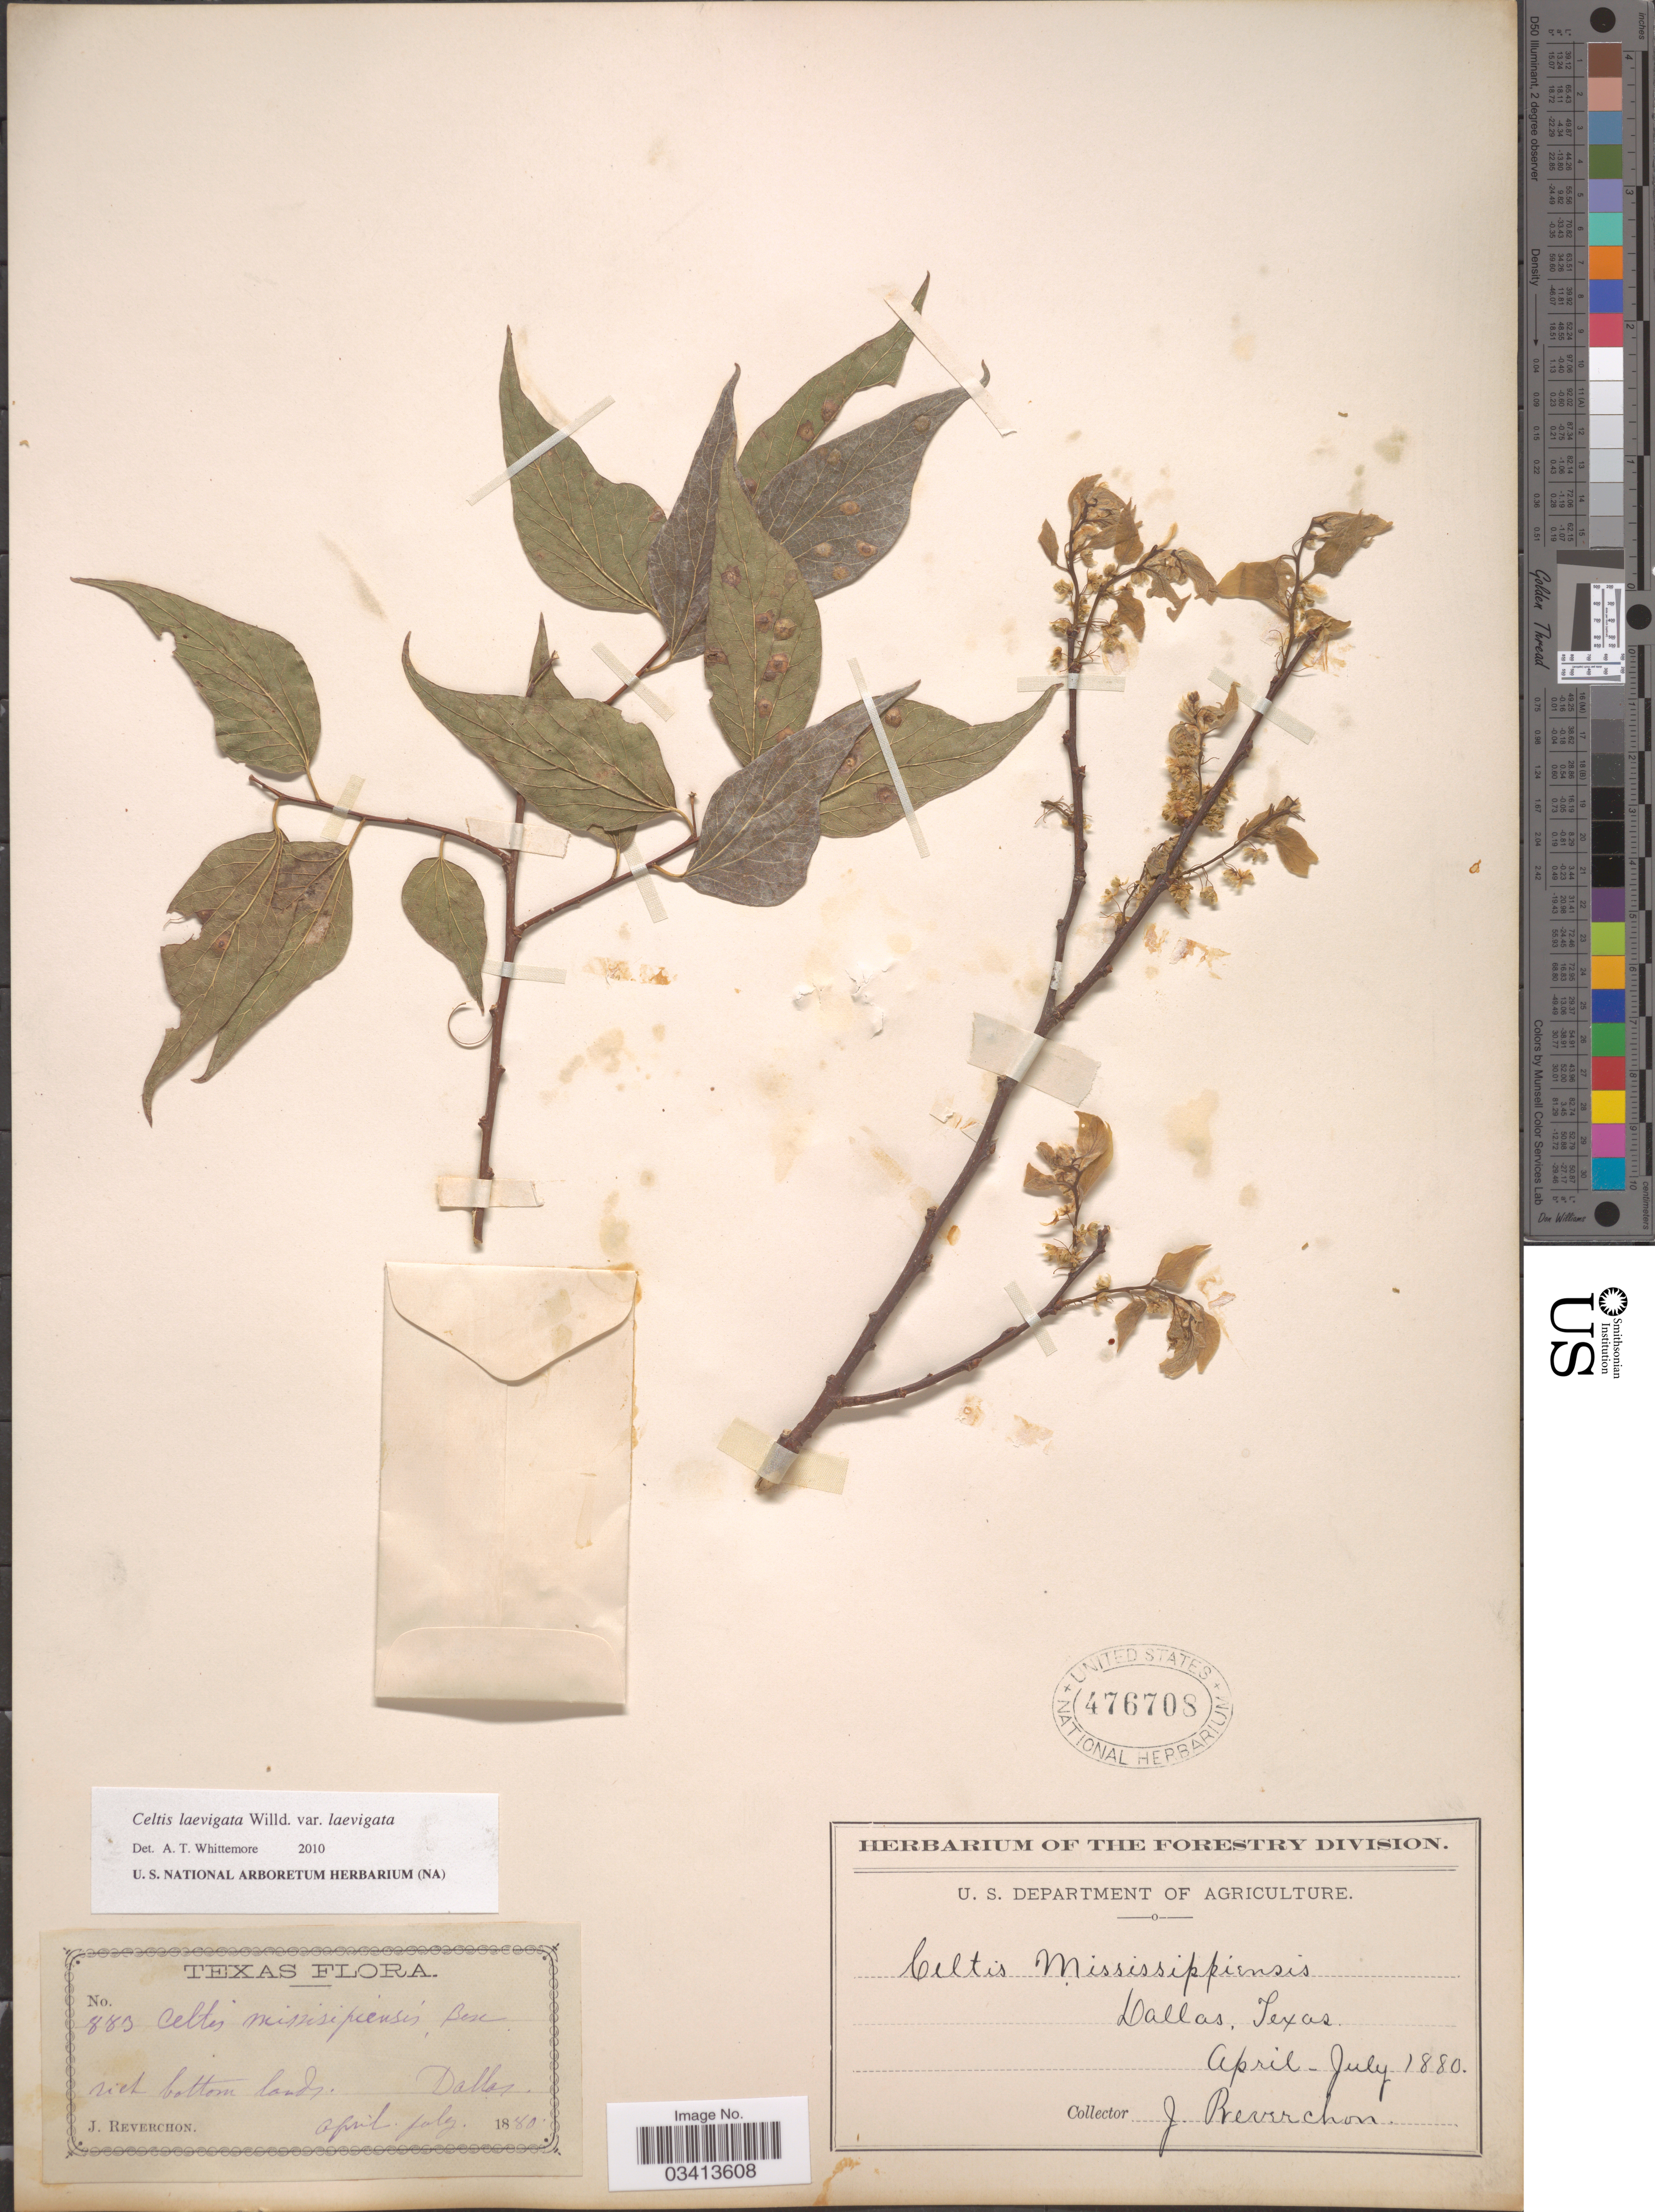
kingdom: Plantae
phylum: Tracheophyta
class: Magnoliopsida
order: Rosales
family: Cannabaceae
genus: Celtis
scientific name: Celtis laevigata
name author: Willd.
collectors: J. Reverchon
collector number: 883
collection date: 1880-04/1880-07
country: United States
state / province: Texas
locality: Dallas.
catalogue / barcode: US 476708